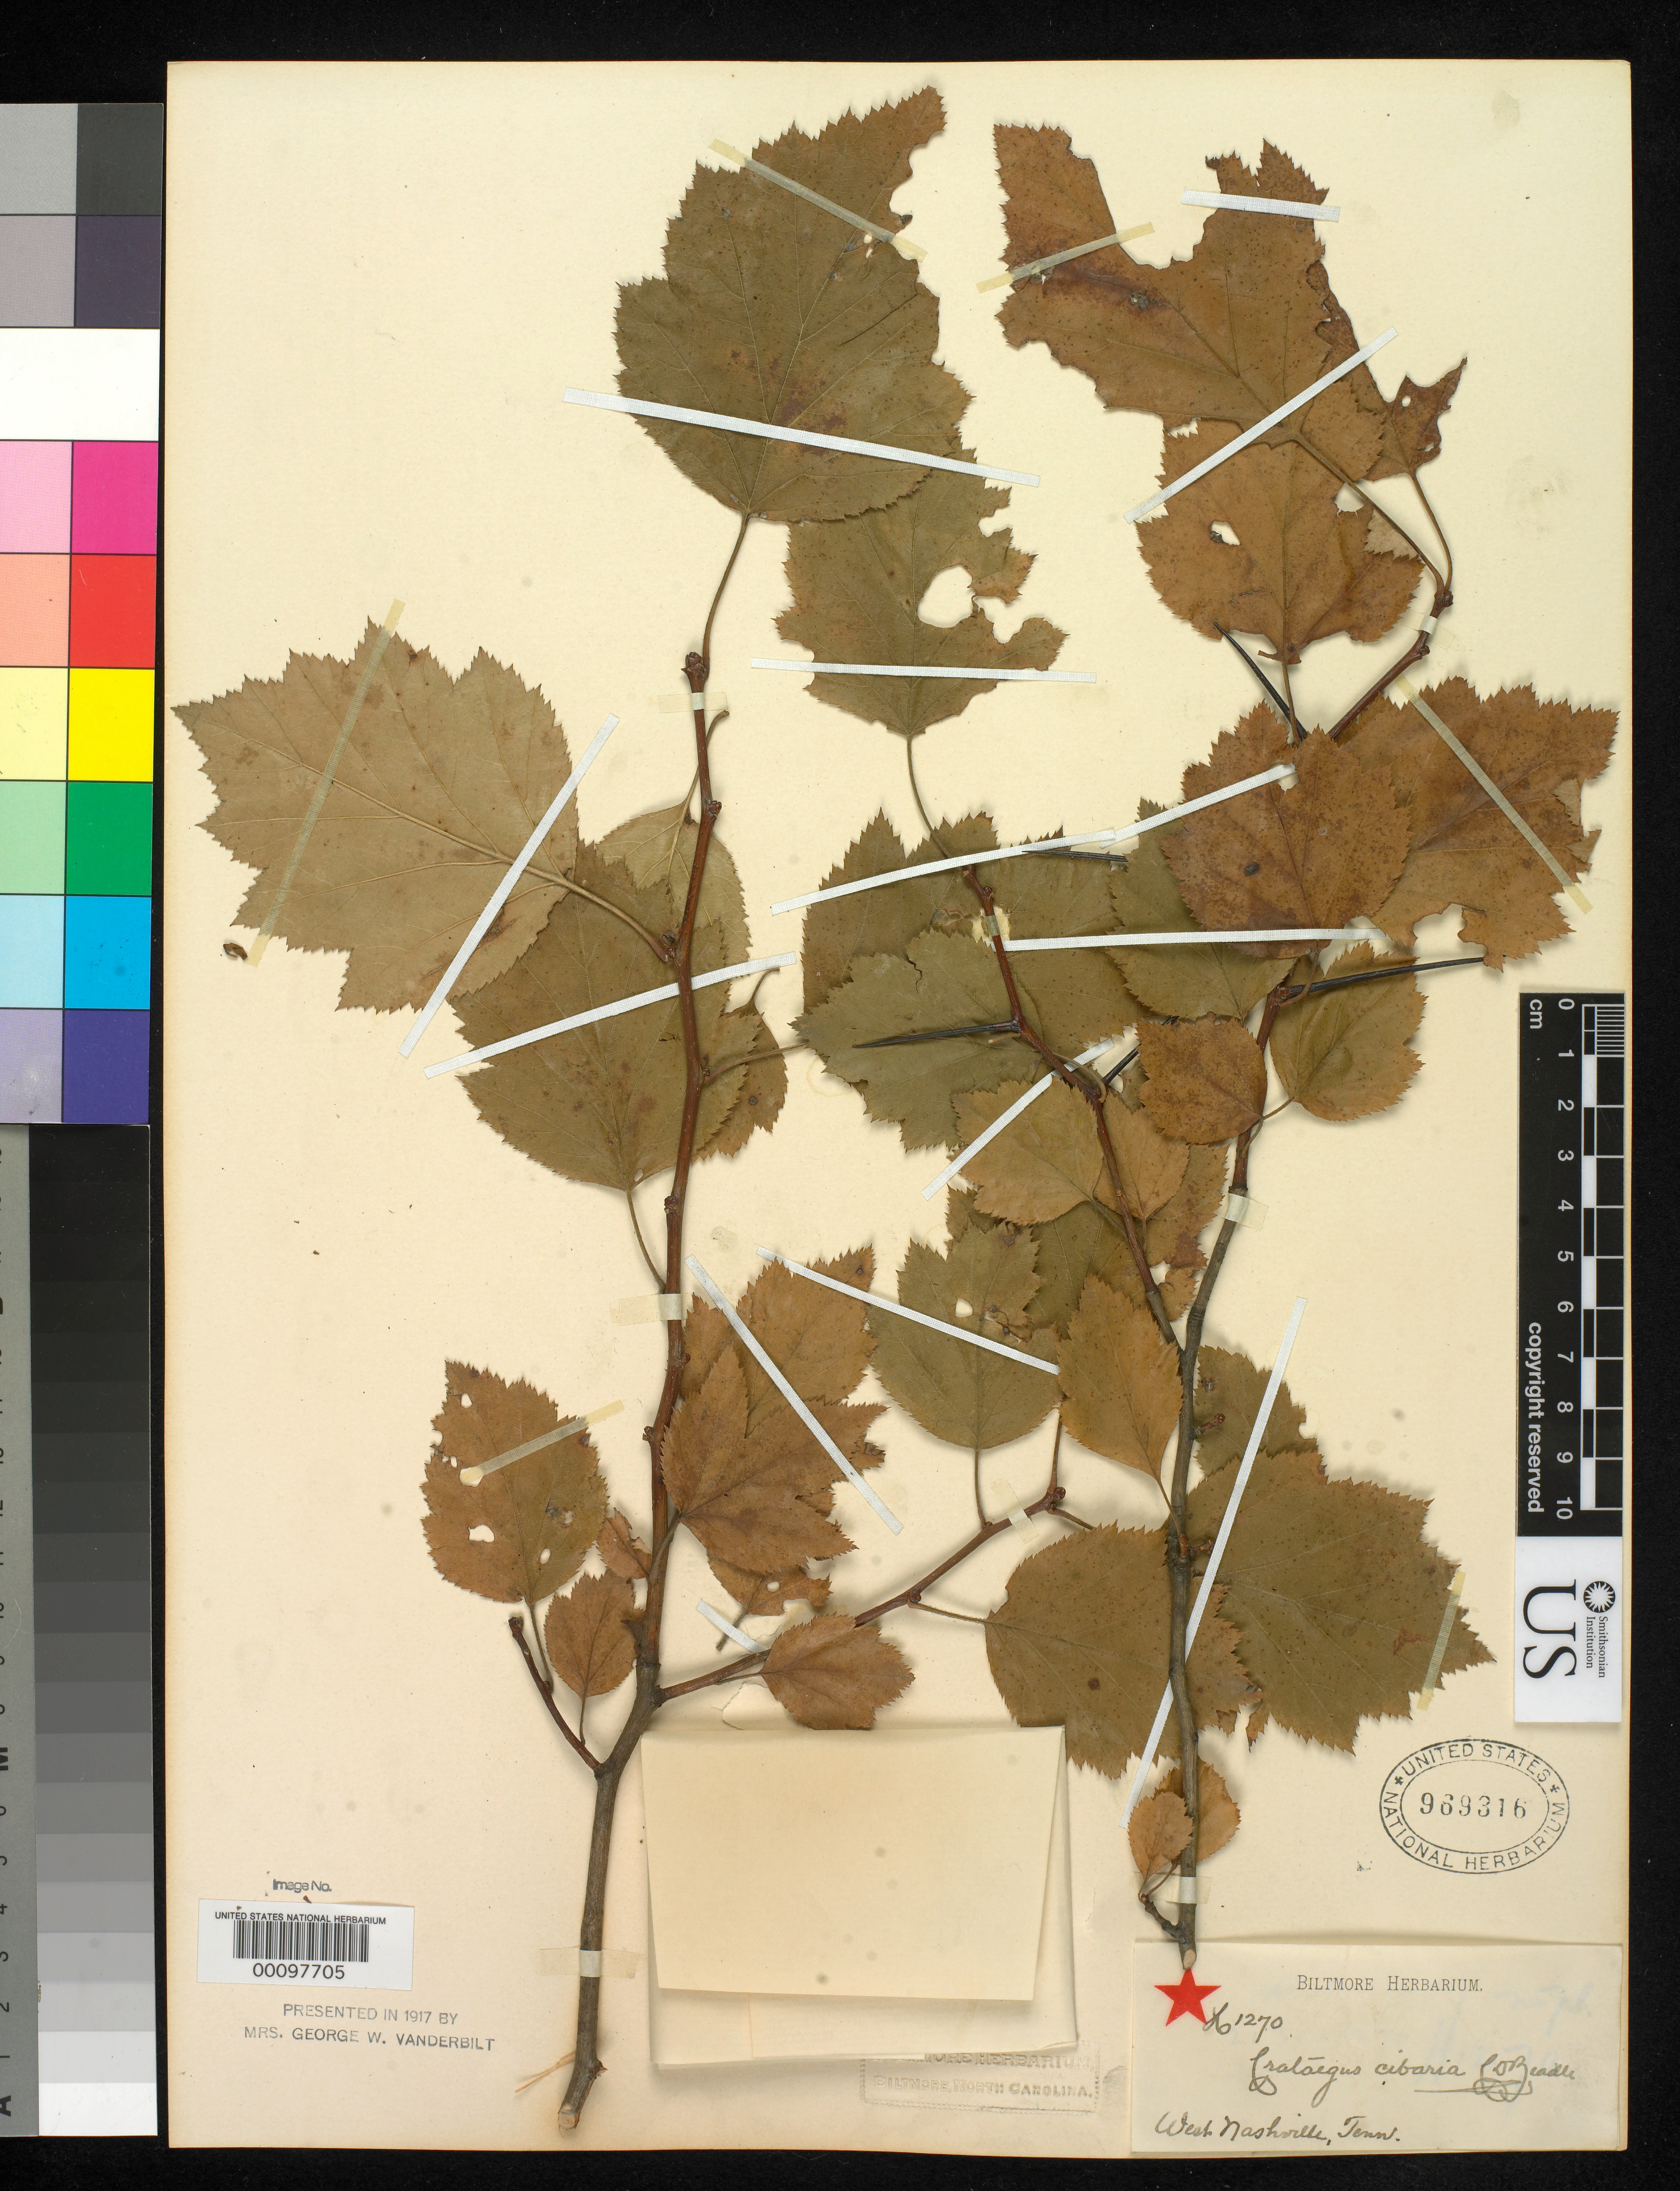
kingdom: Plantae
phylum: Tracheophyta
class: Magnoliopsida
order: Rosales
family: Rosaceae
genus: Crataegus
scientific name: Crataegus cibaria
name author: Beadle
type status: Syntype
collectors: ex herb. Biltmore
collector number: H 1270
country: United States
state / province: Tennessee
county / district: Davidson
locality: Near Nashville.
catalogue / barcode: US 969316